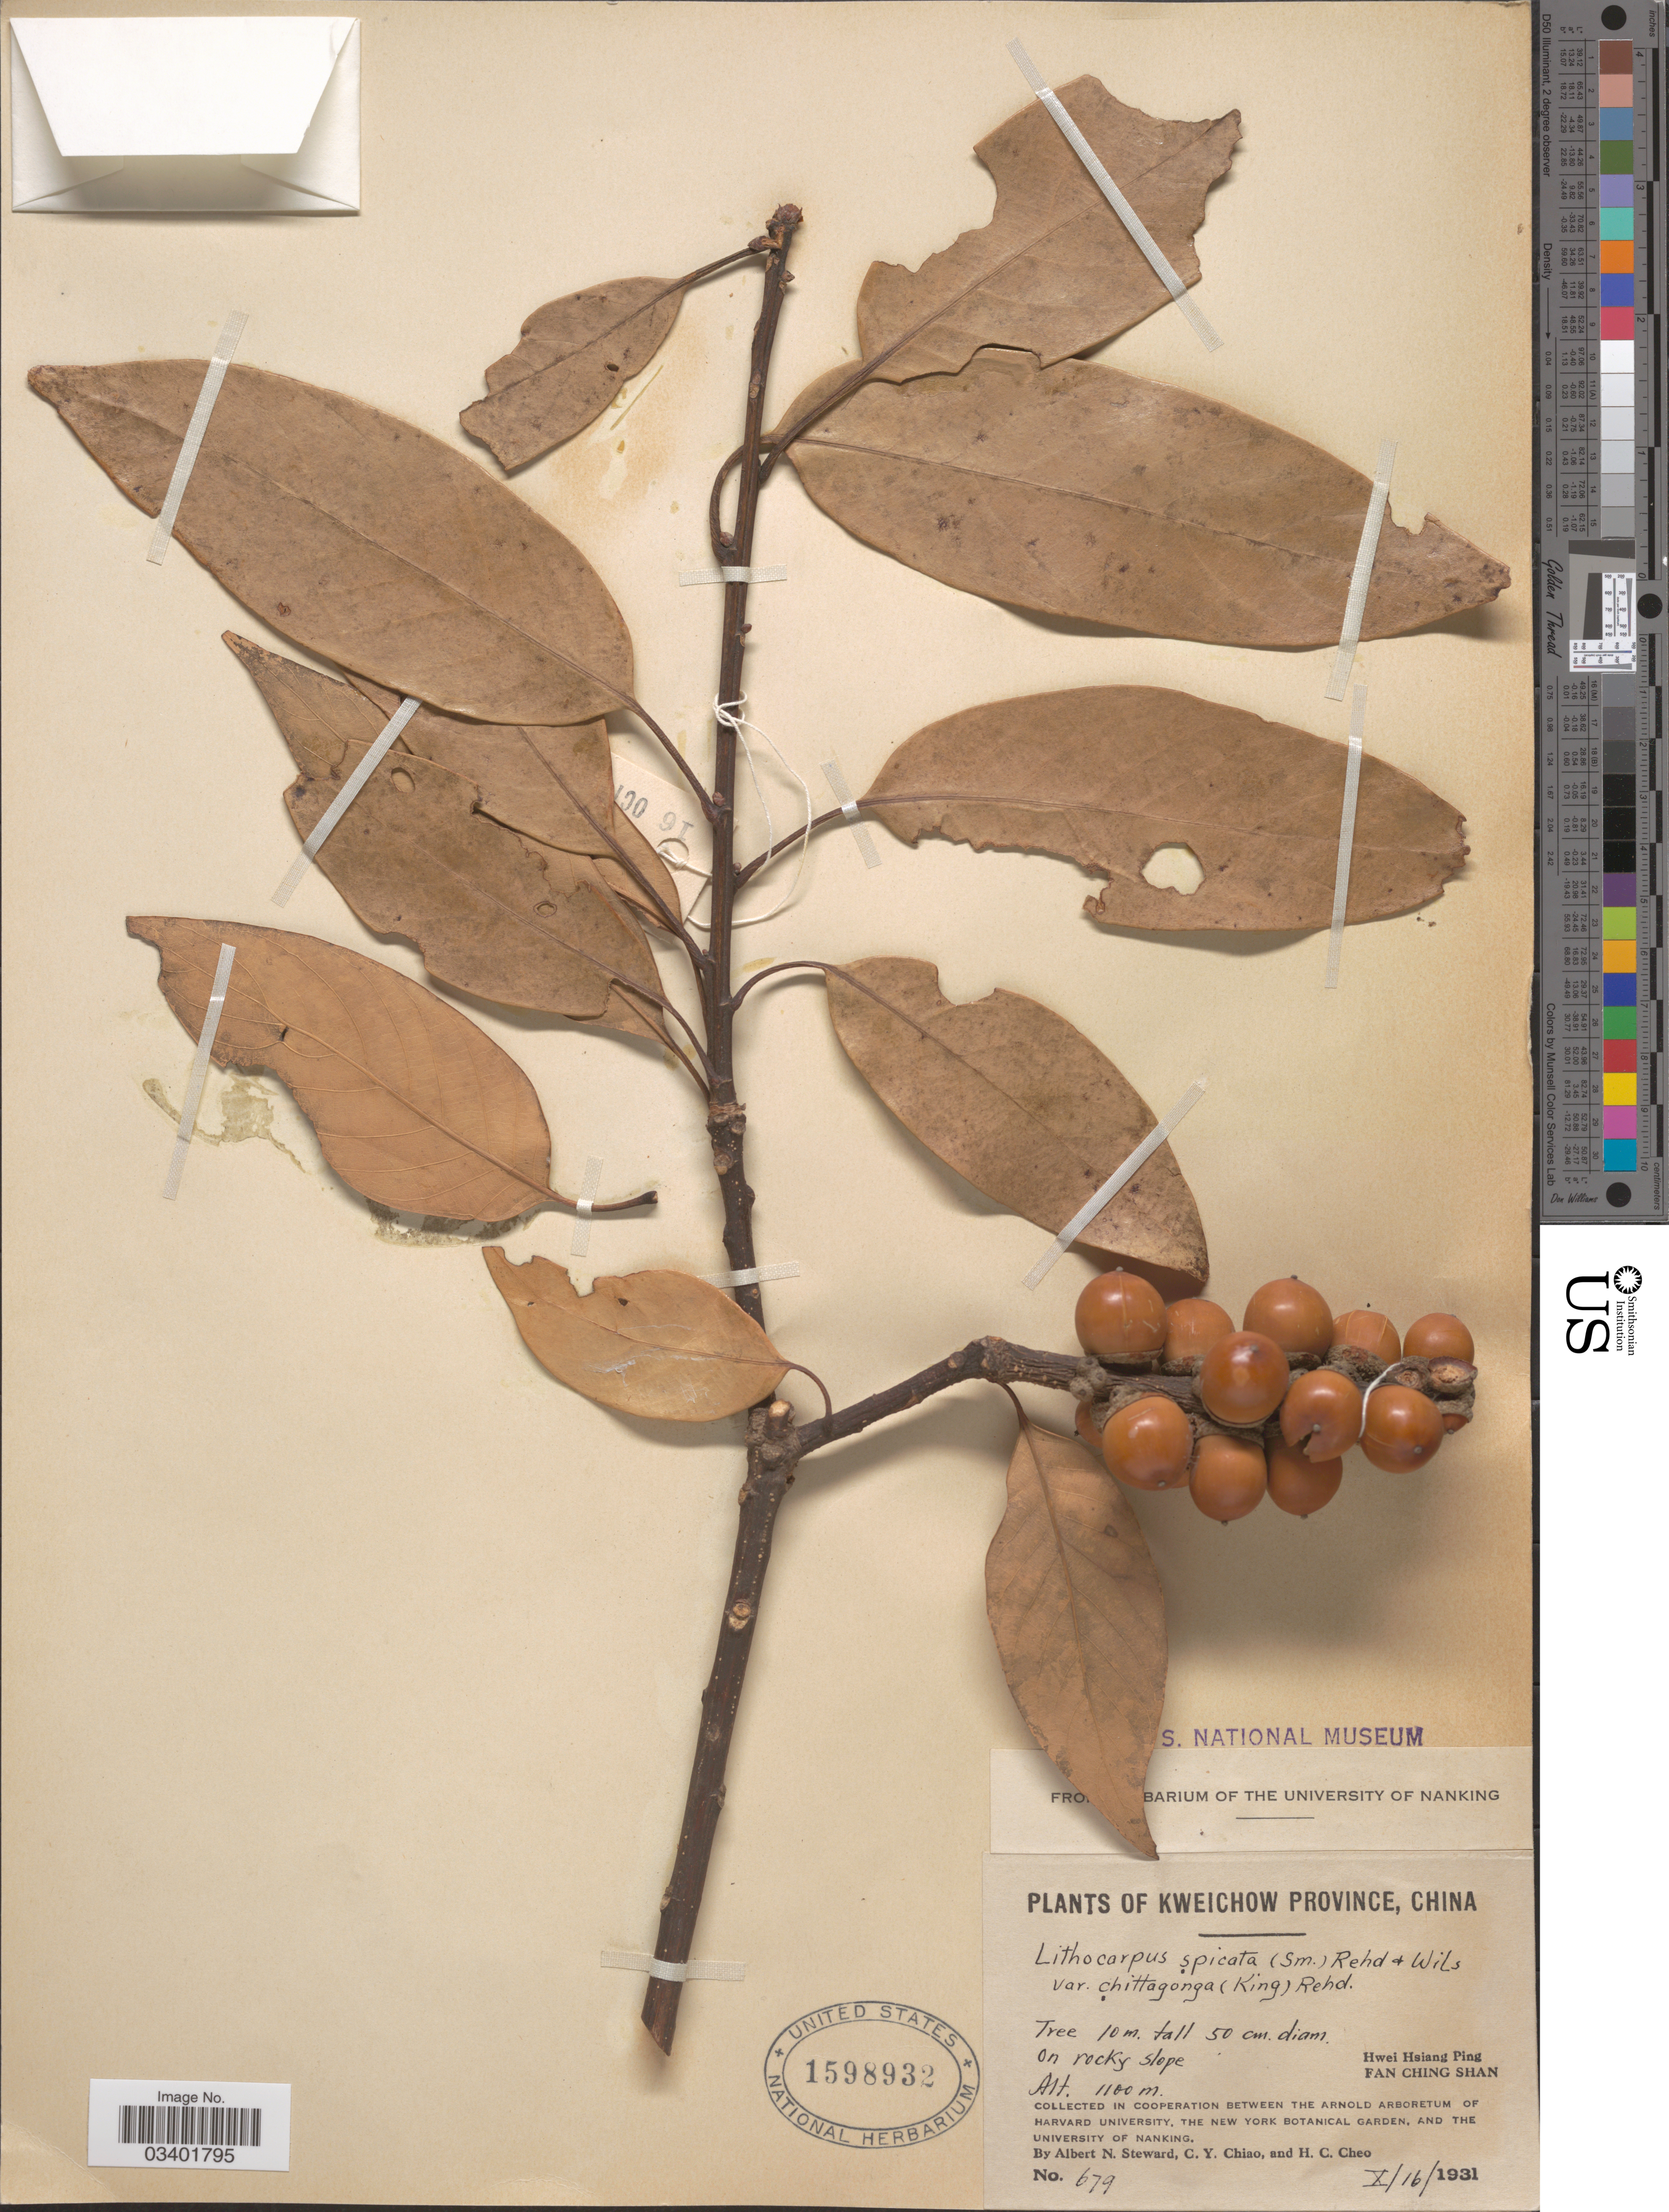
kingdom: Plantae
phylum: Tracheophyta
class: Magnoliopsida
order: Fagales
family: Fagaceae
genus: Lithocarpus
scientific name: Lithocarpus elegans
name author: (Blume) Hatus. ex Soepadmo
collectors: A. N. Steward, C. Y. Chiao & H. Cheo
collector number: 679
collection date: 1931-10-16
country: China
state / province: Guizhou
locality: Kweichow Province. Hwei Hsiang Ping, Fan Ching Shan.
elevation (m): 1100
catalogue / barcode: US 1598932